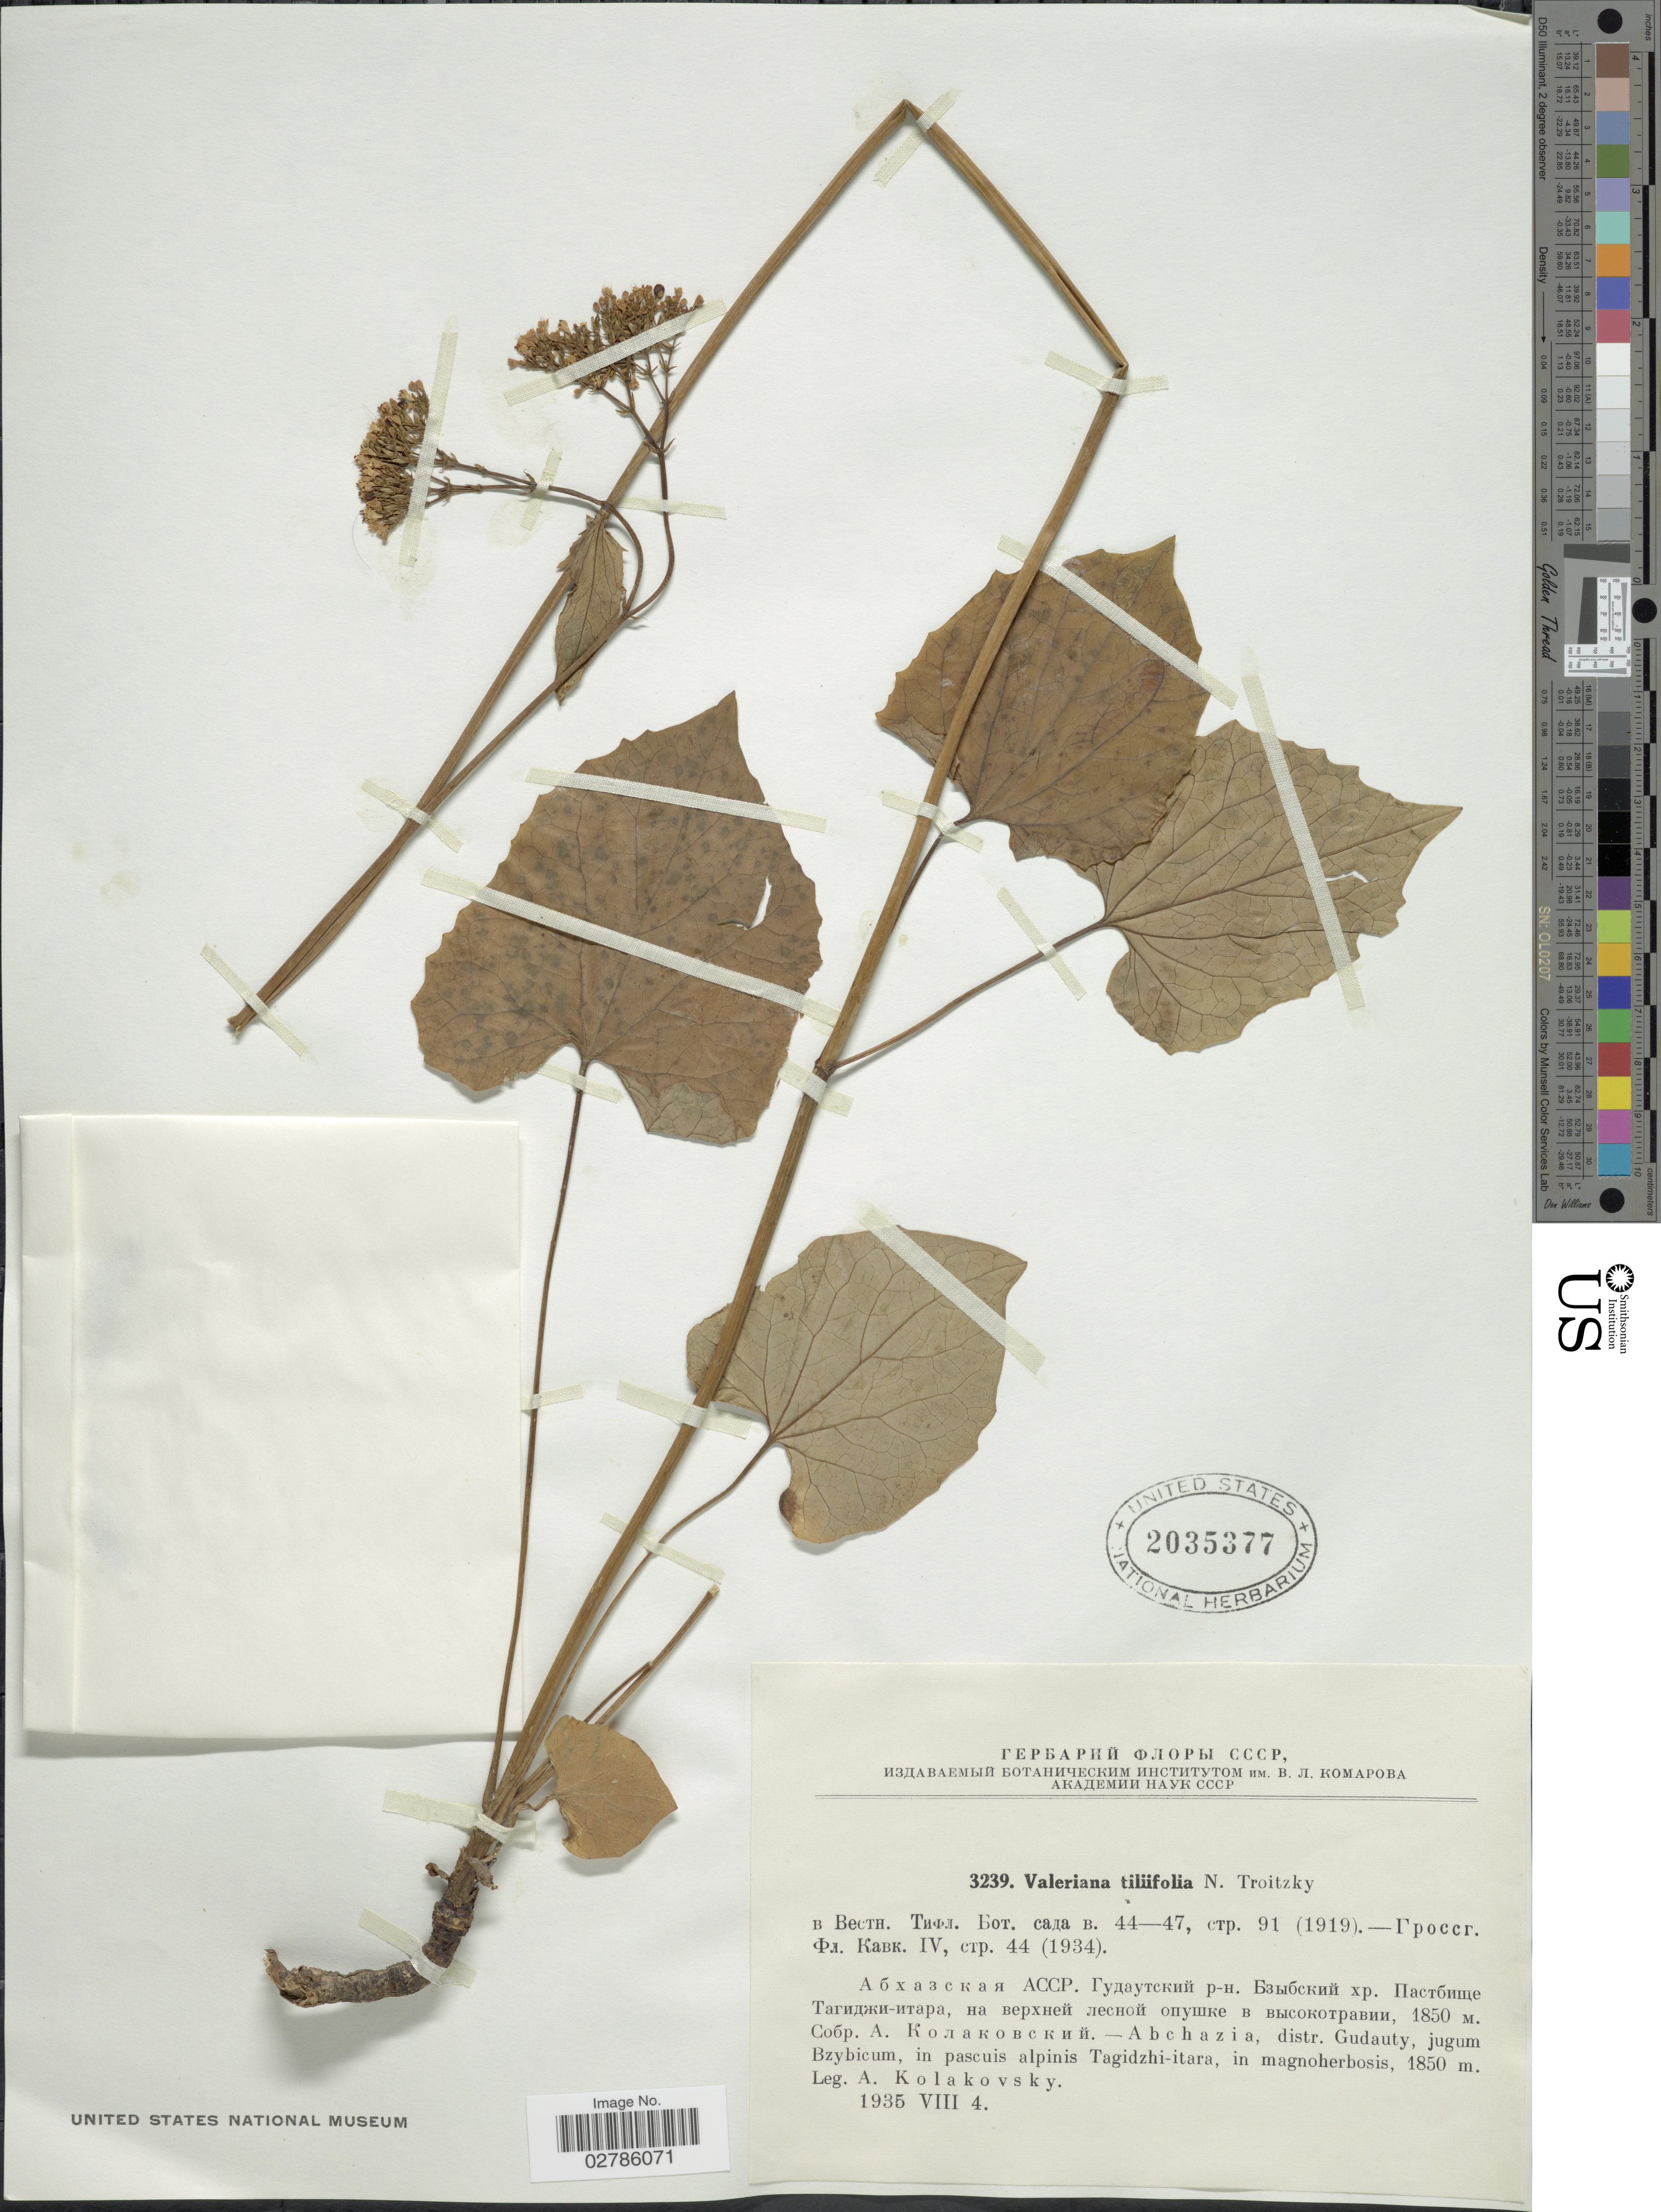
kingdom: Plantae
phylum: Tracheophyta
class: Magnoliopsida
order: Dipsacales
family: Caprifoliaceae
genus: Valeriana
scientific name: Valeriana tiliifolia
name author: Troitsky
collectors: A. Kolakovsky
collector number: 3239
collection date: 1935-08-04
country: Georgia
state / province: Abkhazia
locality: Abchazia, distr. Gudauty, jugum Bzybicum, in pascuis alpinis Tagidzhi-itara, in magnoherbosis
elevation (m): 1850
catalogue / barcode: US 2035377